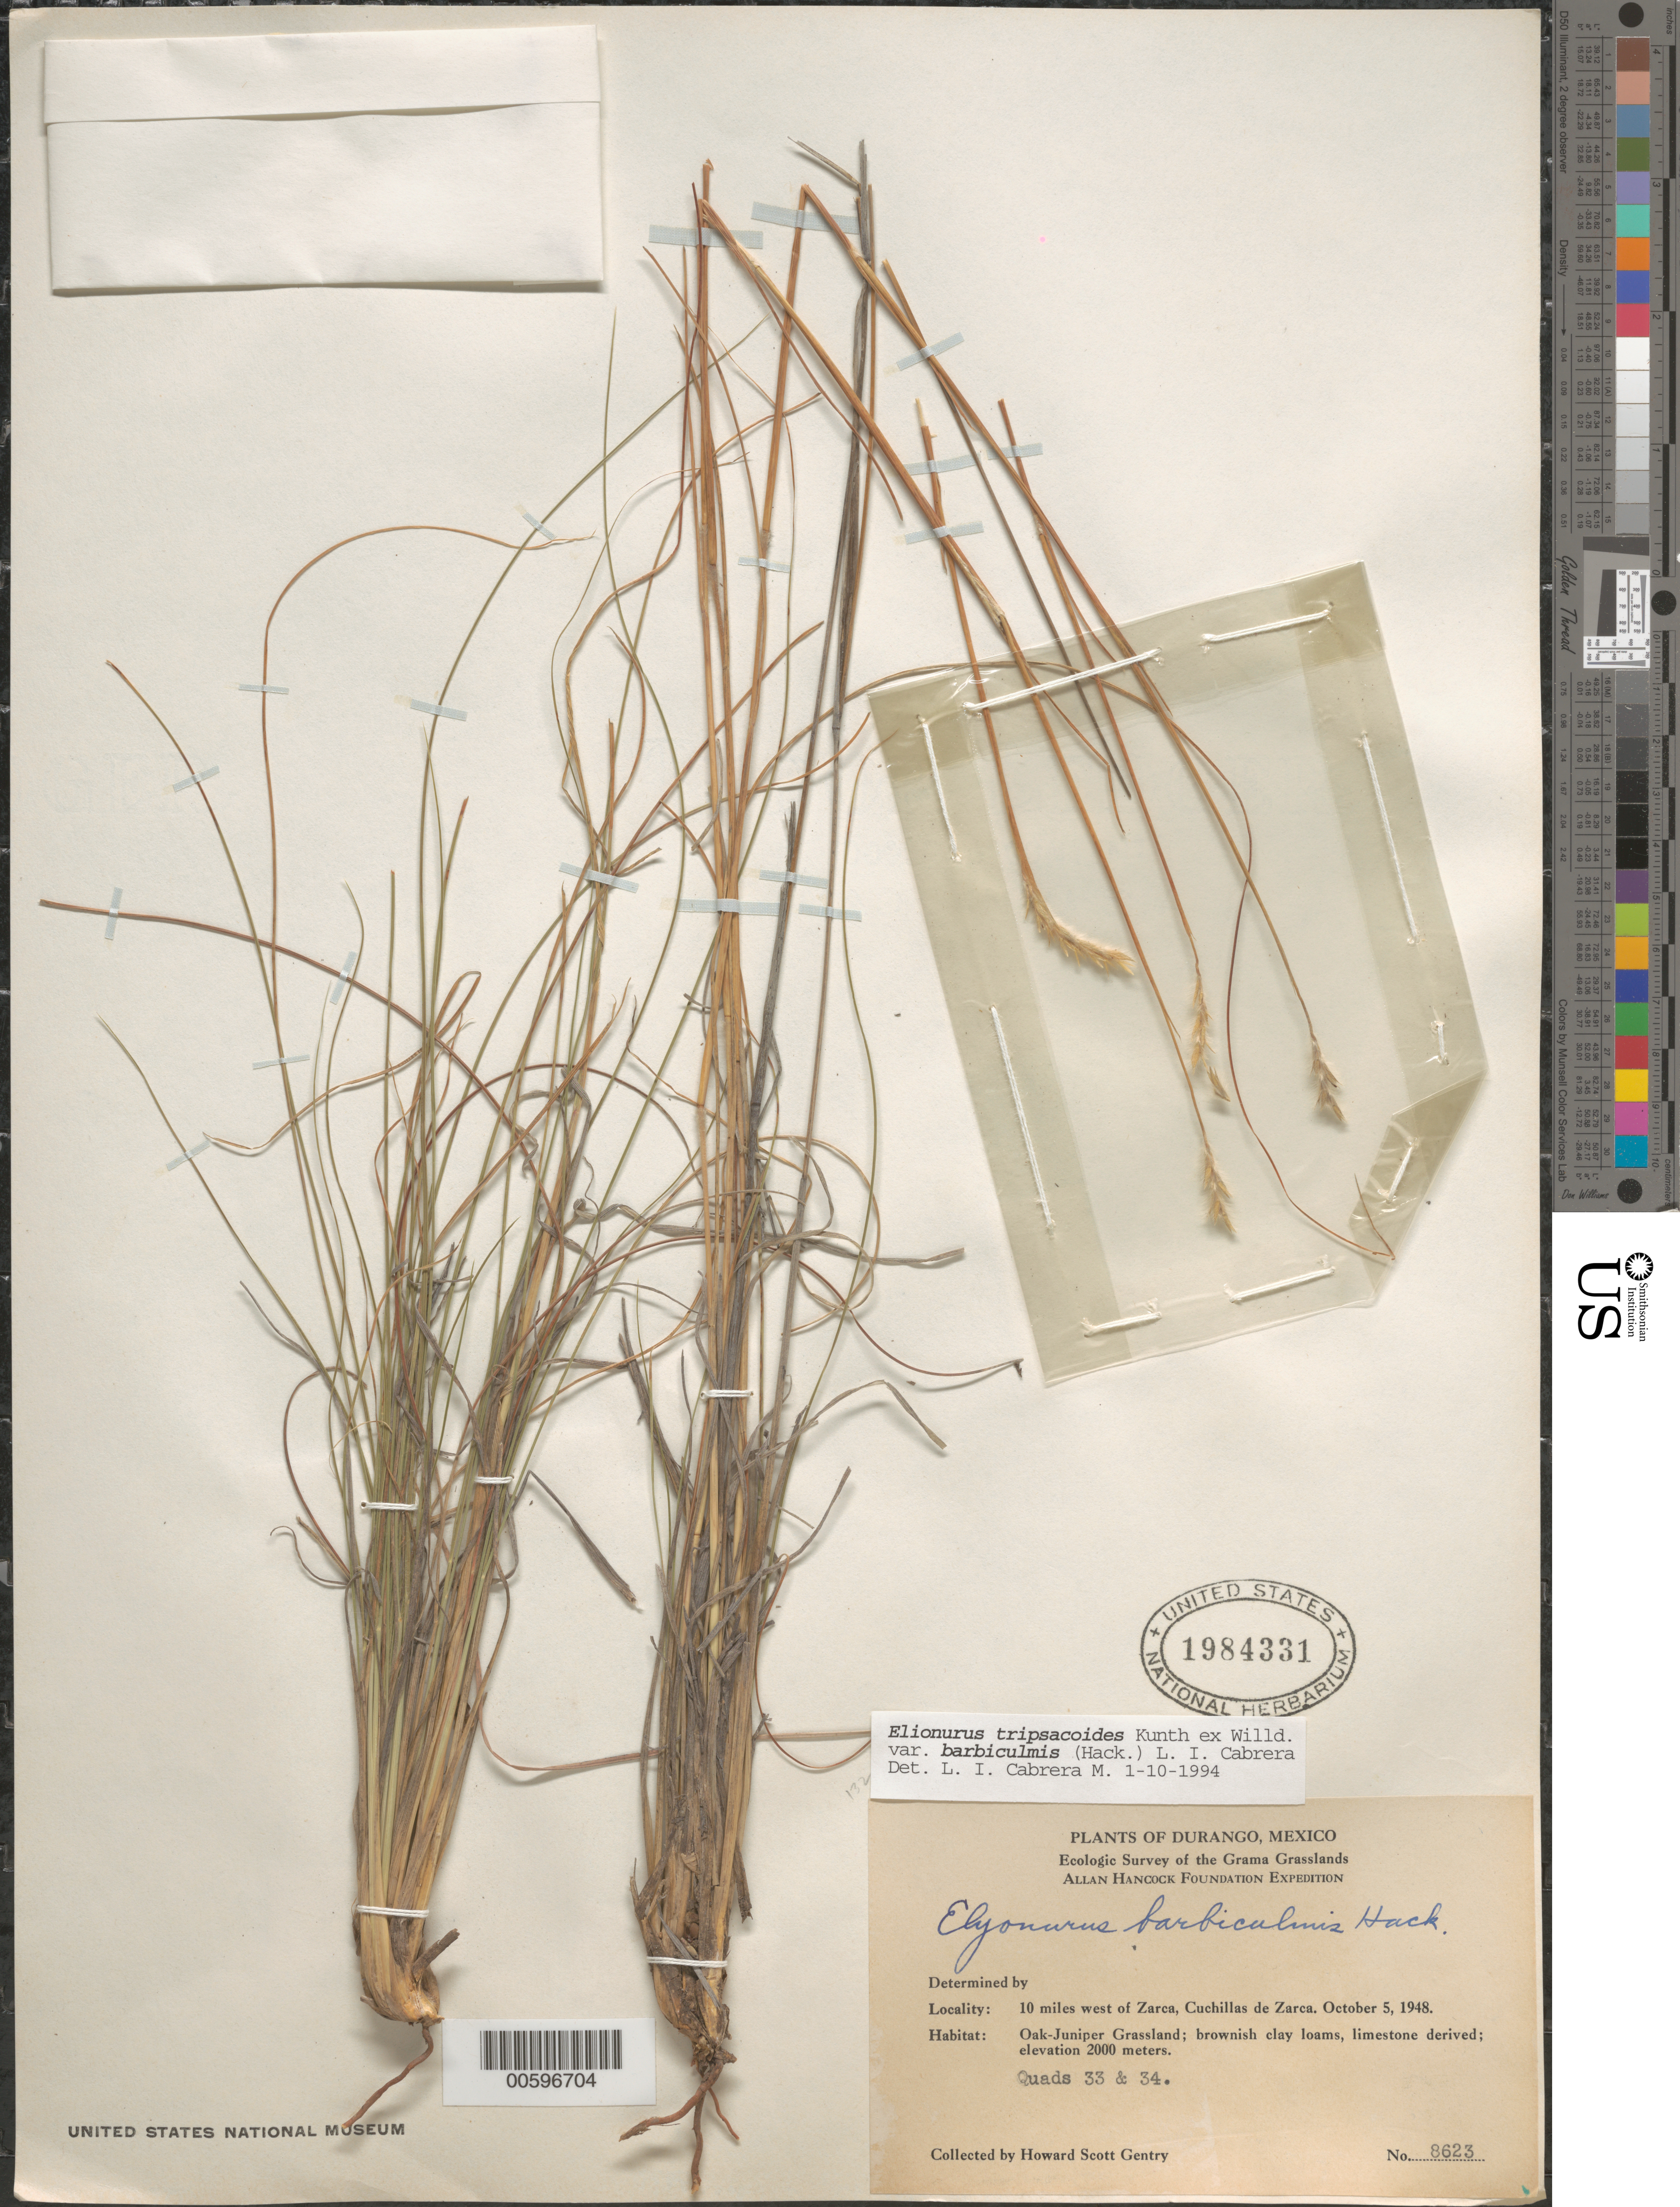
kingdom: Plantae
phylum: Tracheophyta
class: Liliopsida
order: Poales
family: Poaceae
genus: Elionurus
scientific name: Elionurus tripsacoides var. barbiculmis (Hack.) L.I. Cabrera & Dávila, comb. ined.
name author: (Hack.) L.I. Cabrera & Dávila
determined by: Cabrera M., L. I.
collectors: H. S. Gentry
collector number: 8623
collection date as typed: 5 Oct 1948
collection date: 1948-10-05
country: Mexico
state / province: Durango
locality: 10 mi W of Zarca, Cuchillas de Zarca, Quads 33 & 34.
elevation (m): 2000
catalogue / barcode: US 1984331